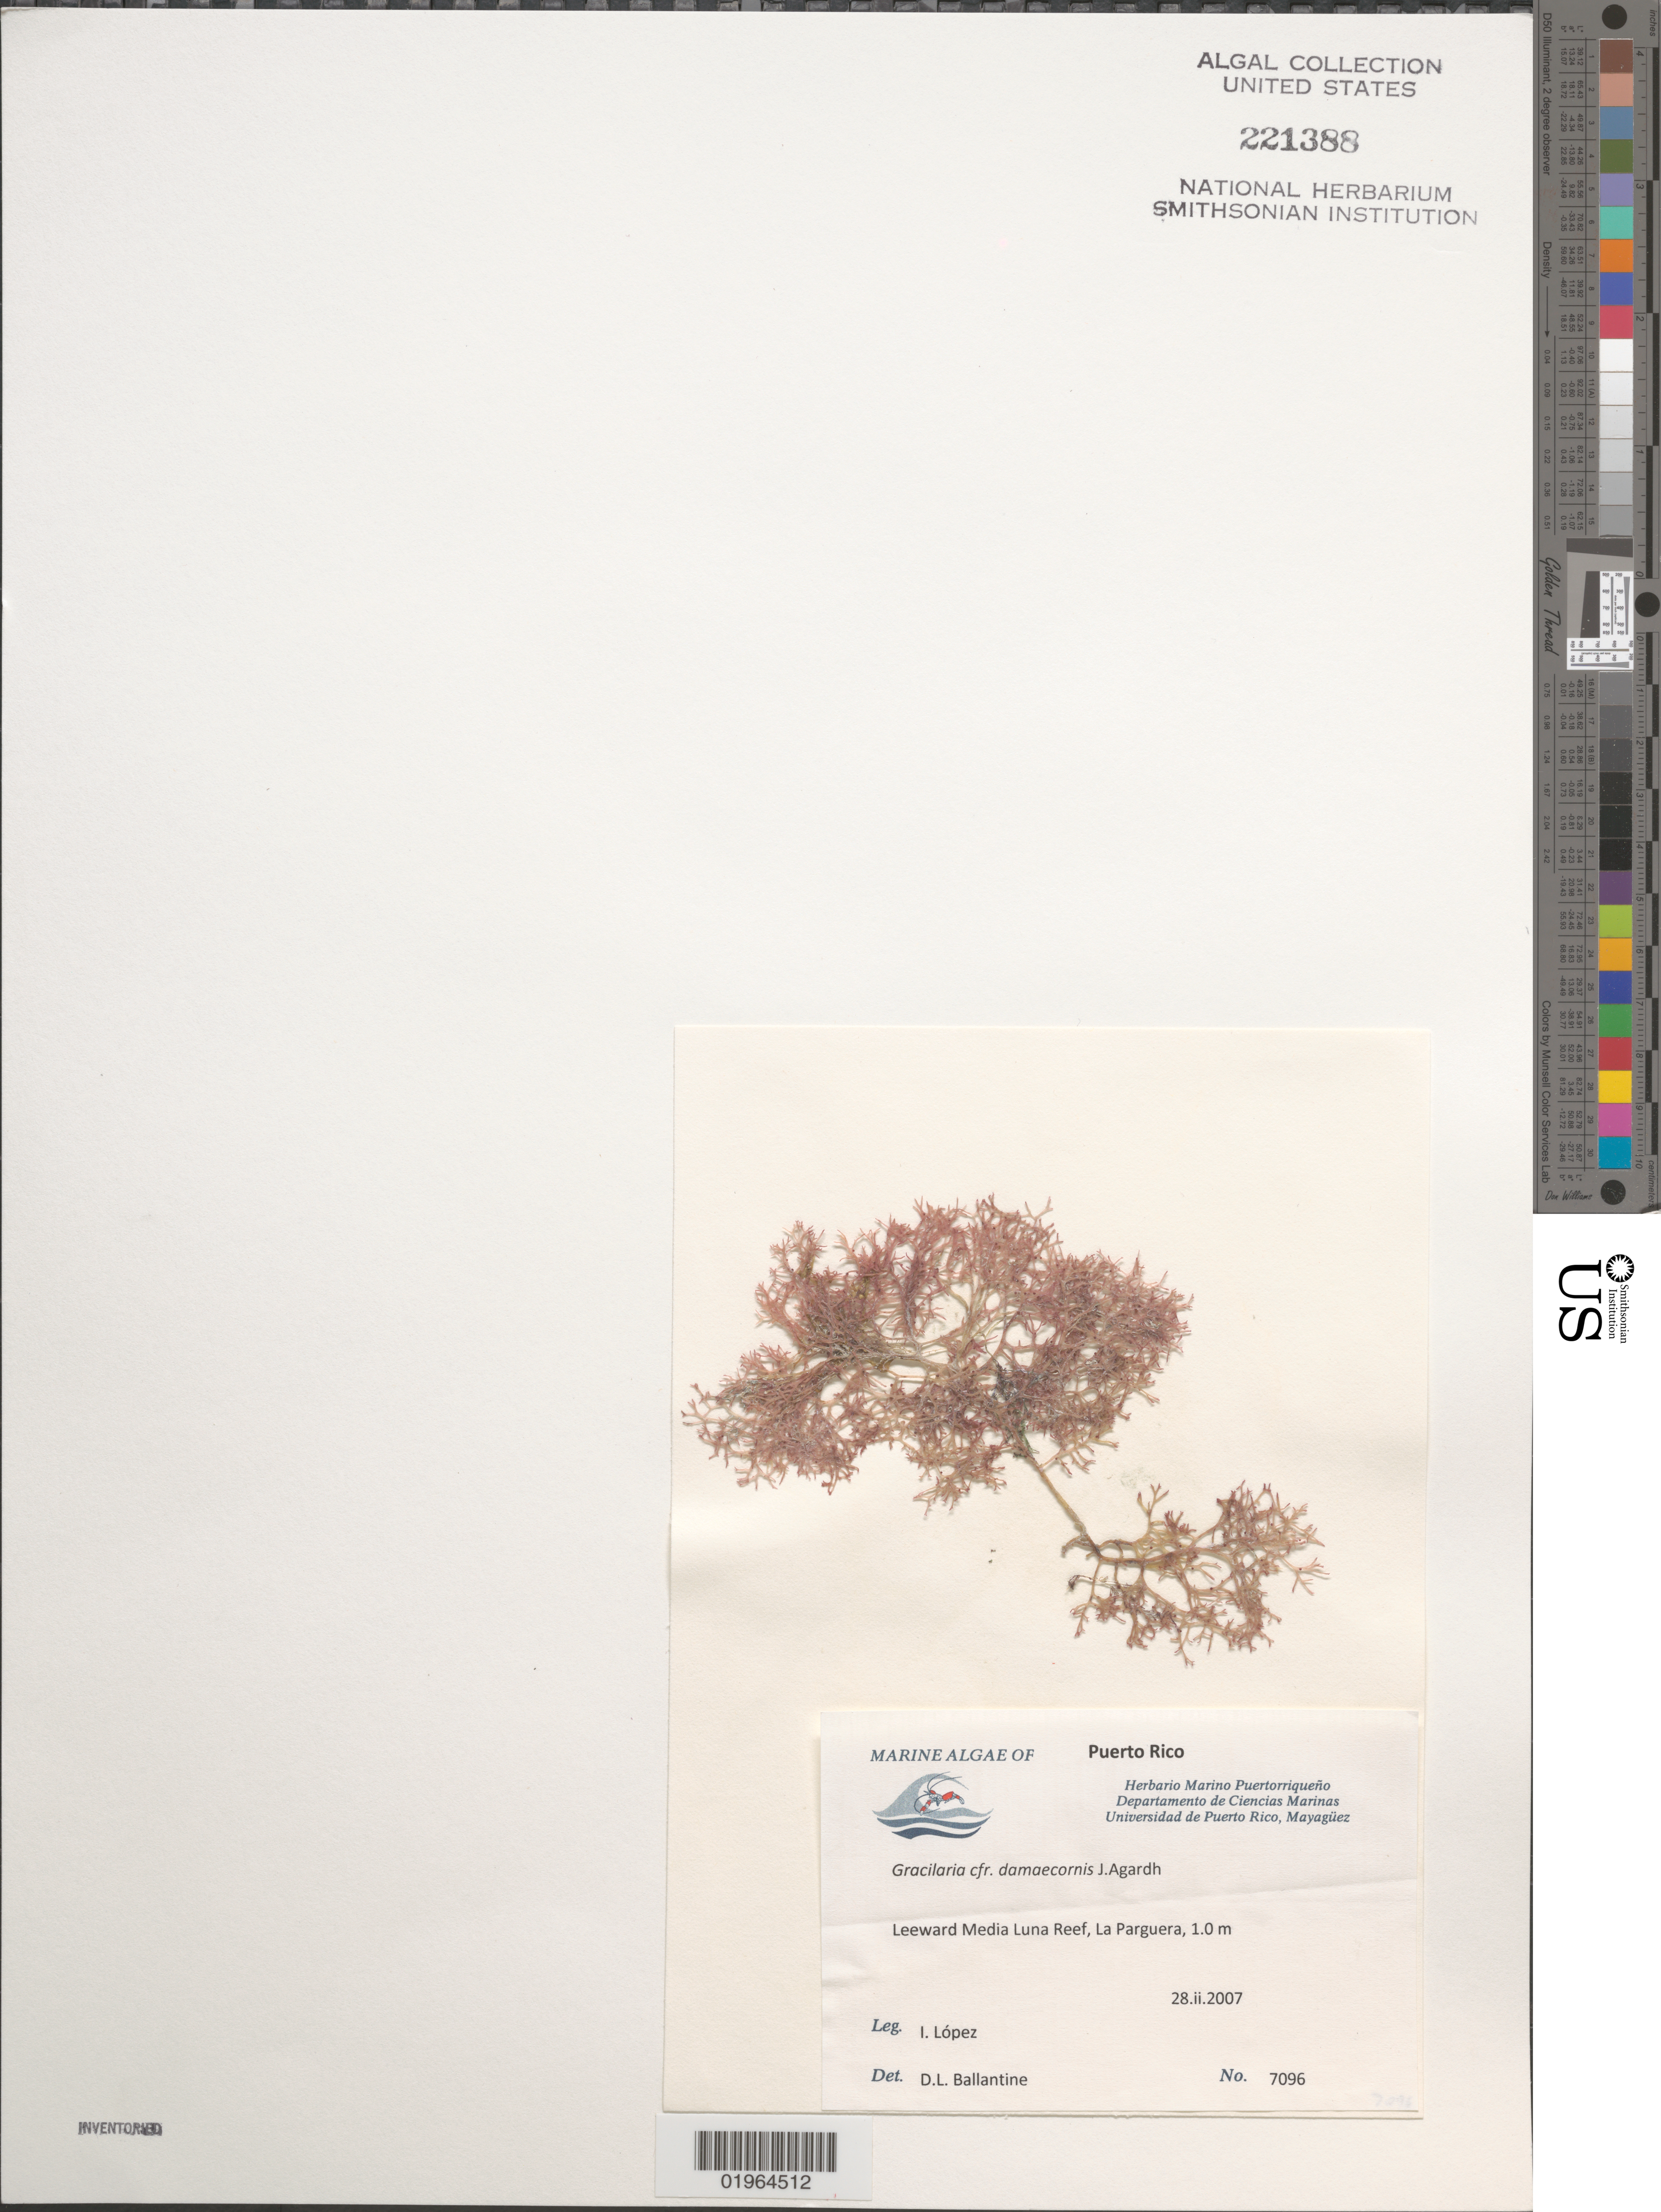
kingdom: Plantae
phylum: Rhodophyta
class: Florideophyceae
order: Gracilariales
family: Gracilariaceae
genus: Gracilaria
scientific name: Gracilaria damaecornis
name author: J. Agardh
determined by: Ballantine, D. L.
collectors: I. Lopez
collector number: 7096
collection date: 2007-02-28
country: Puerto Rico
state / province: Lajas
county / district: La Parguera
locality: Leeward Media Luna Reef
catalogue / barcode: US 221388